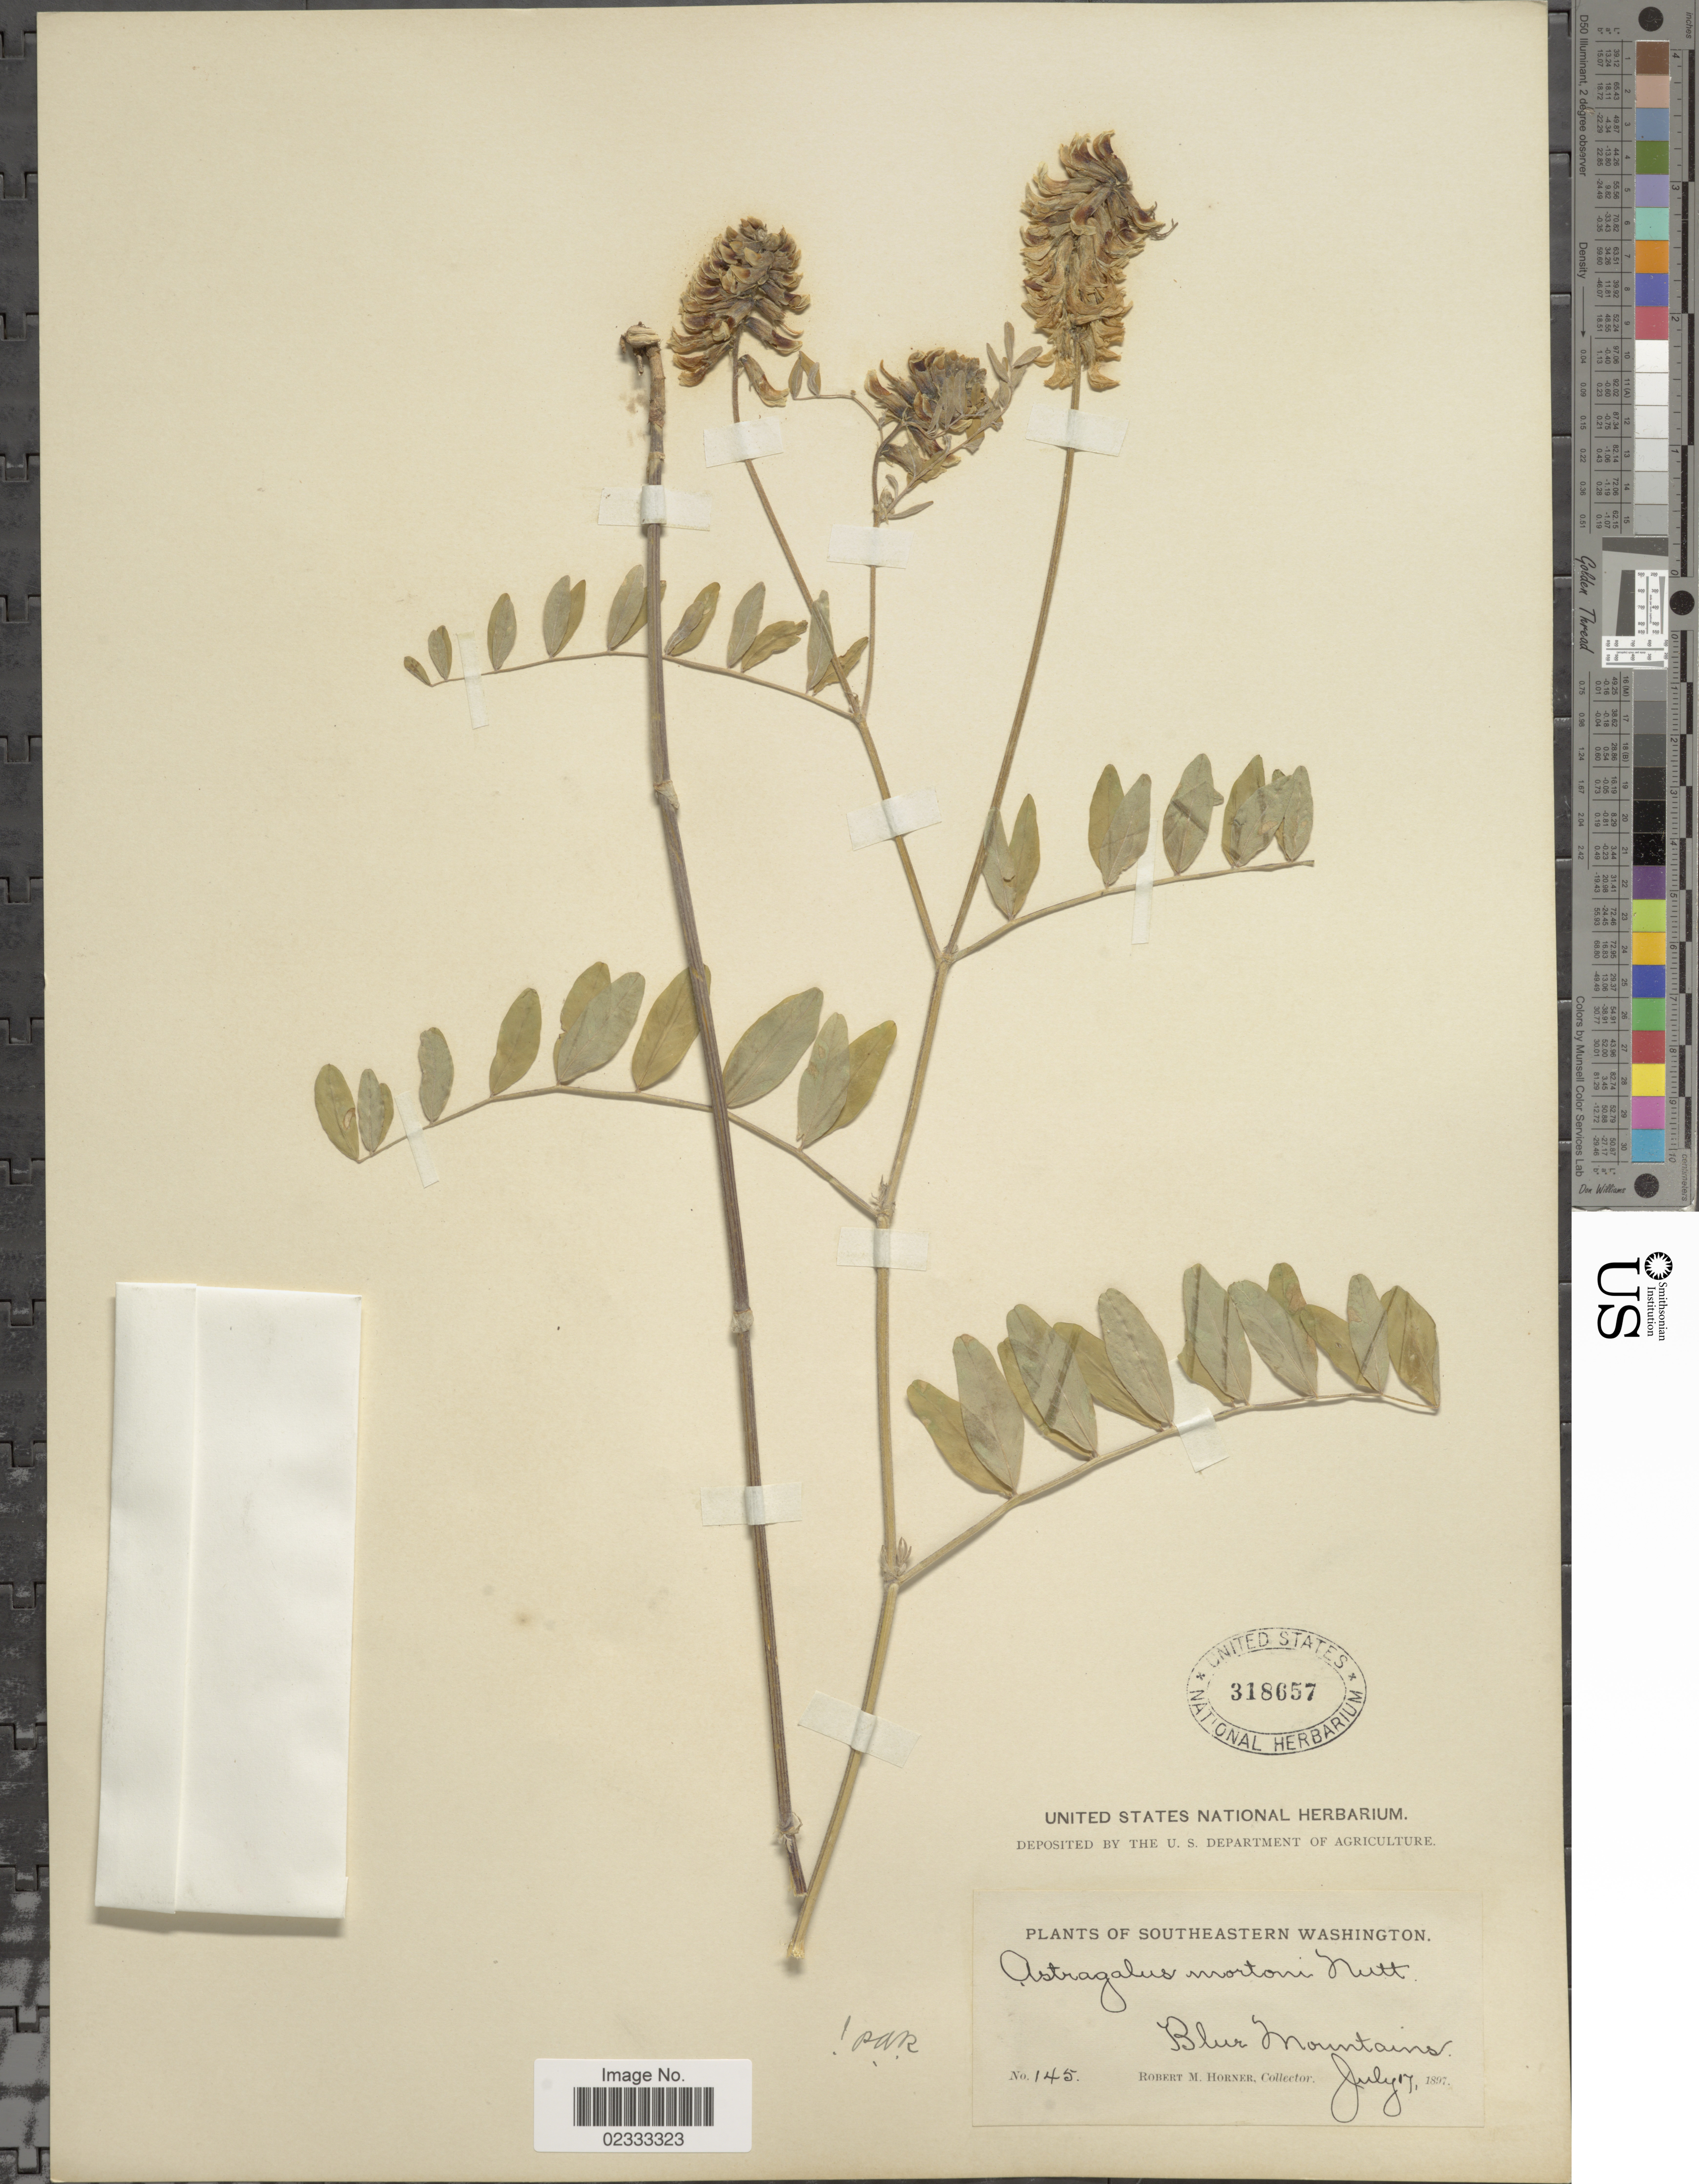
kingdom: Plantae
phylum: Tracheophyta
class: Magnoliopsida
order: Fabales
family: Fabaceae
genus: Astragalus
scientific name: Astragalus mortonii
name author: Nutt.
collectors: R. Horner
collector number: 145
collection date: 1897-07-17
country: United States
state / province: Washington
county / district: Clallam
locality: Southeastern Washington, Blue Mountains.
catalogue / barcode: US 318657